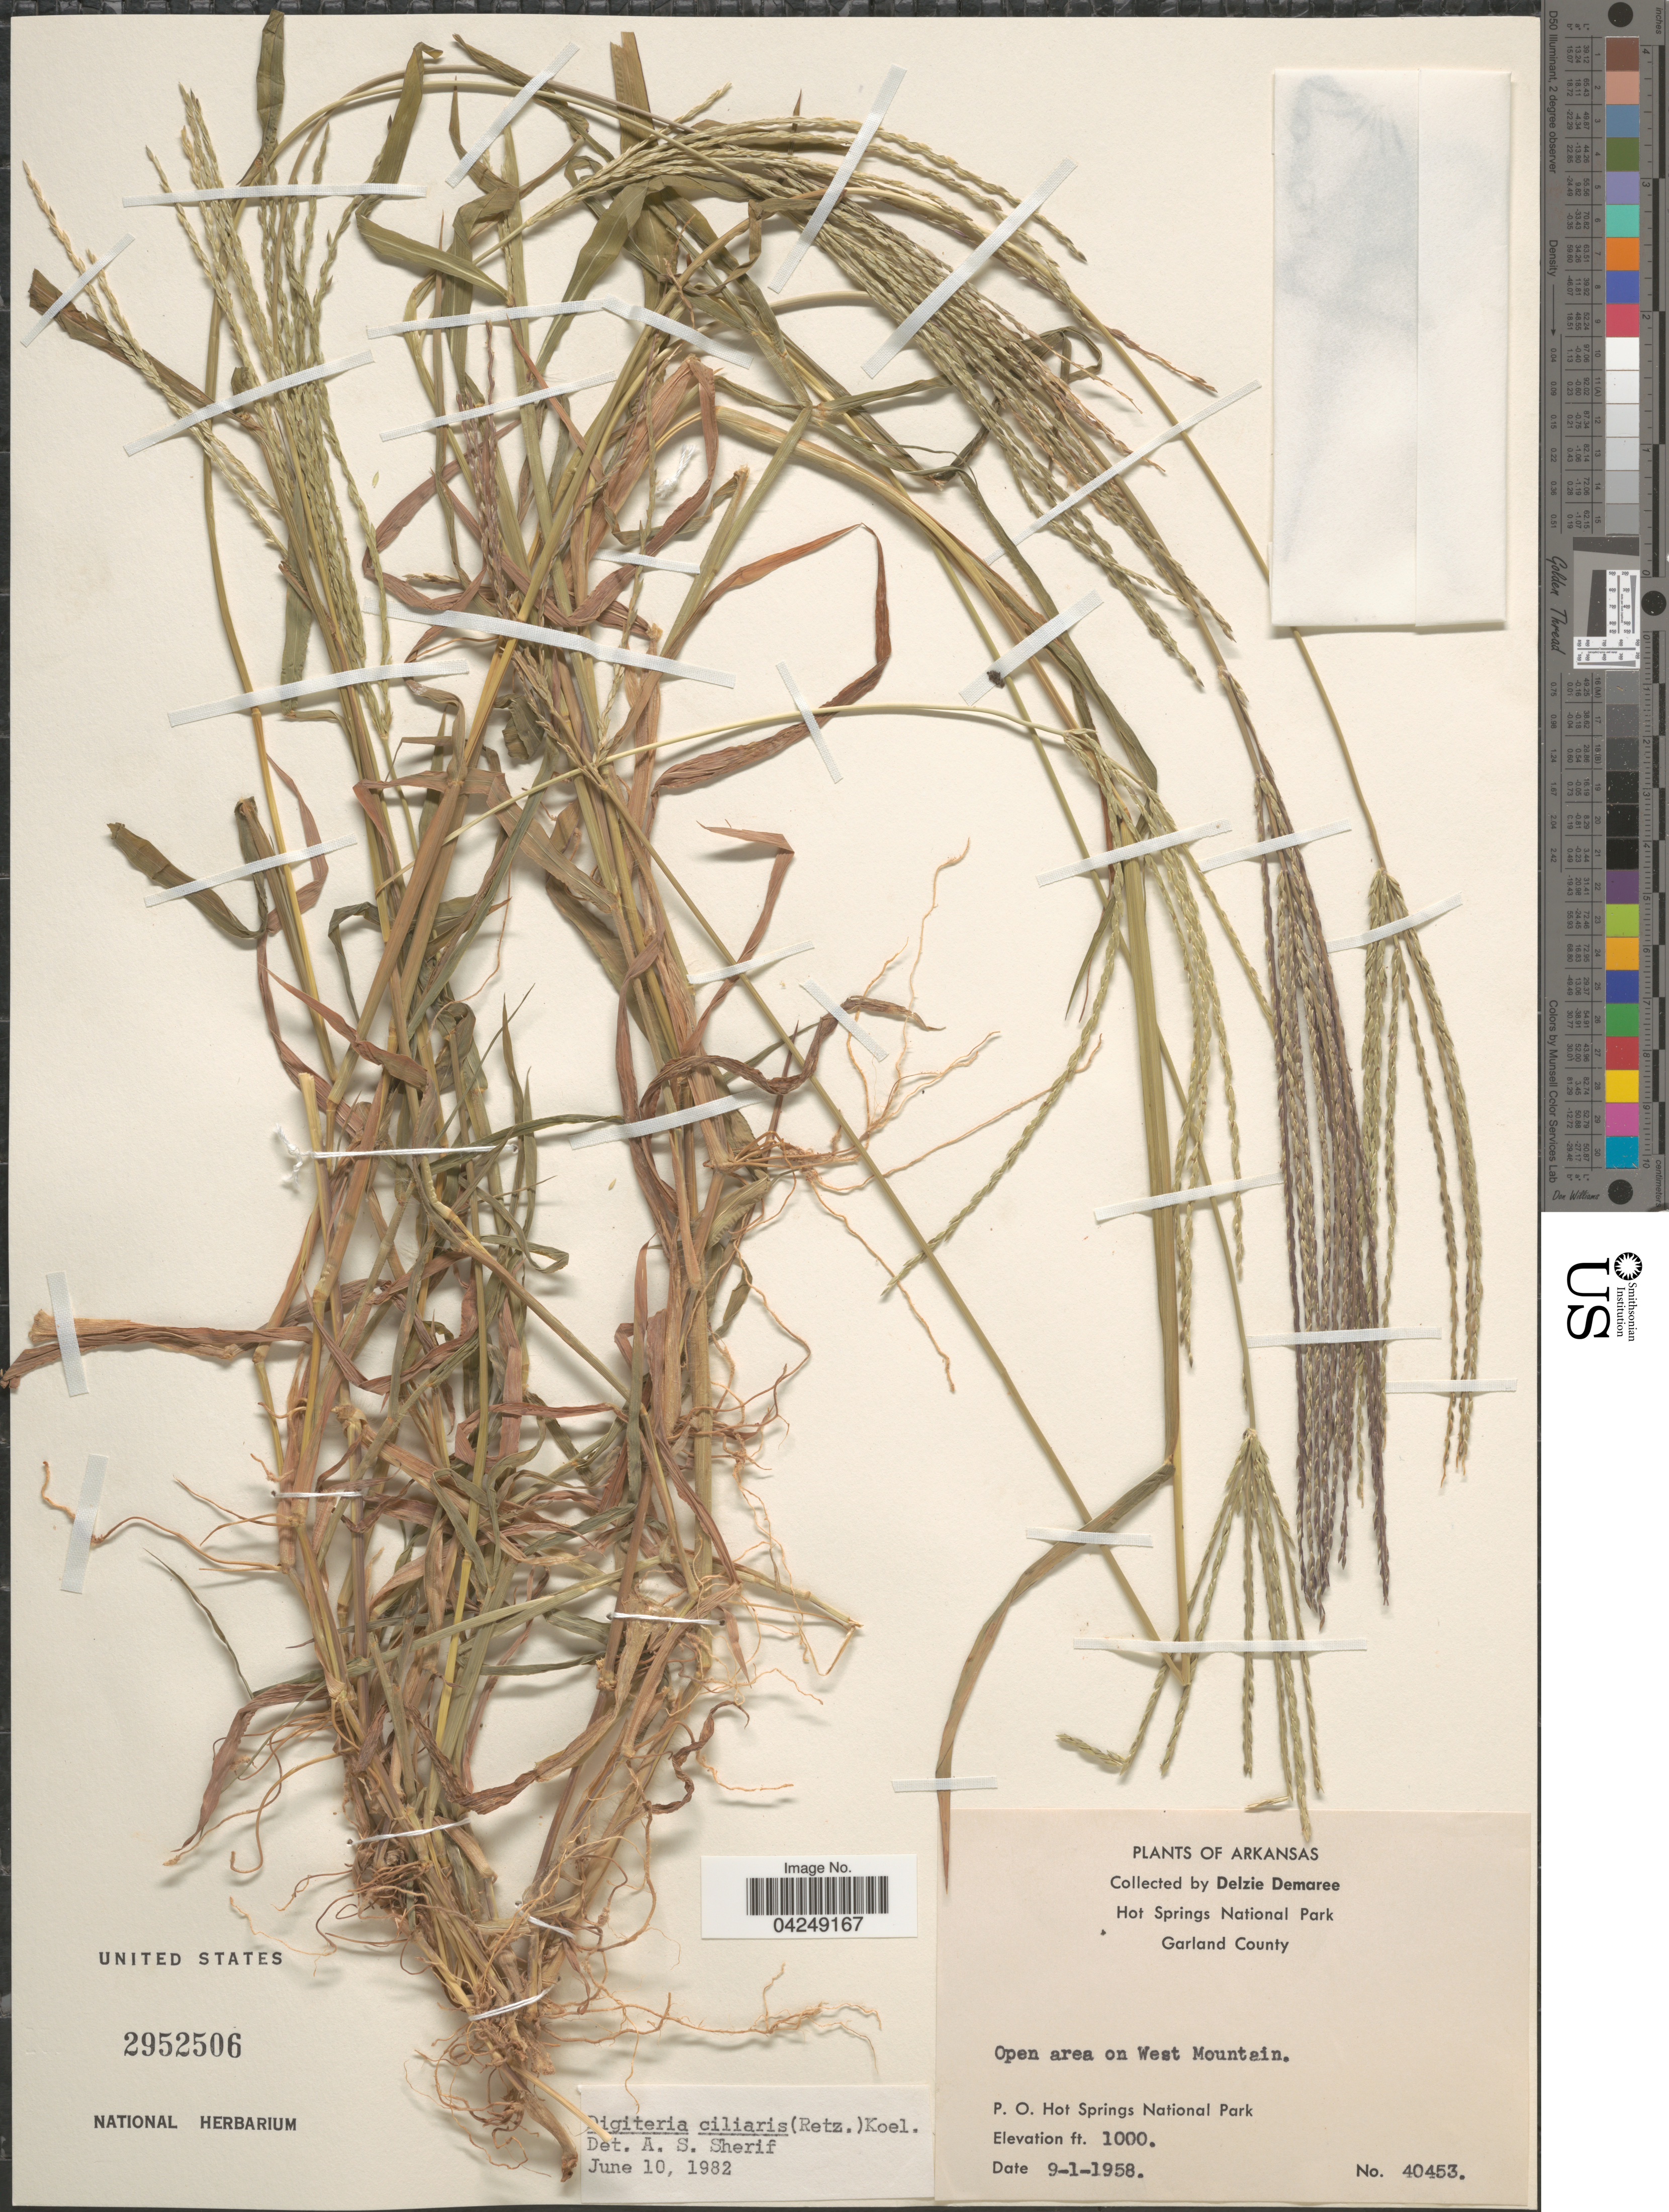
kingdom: Plantae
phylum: Tracheophyta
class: Liliopsida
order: Poales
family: Poaceae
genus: Digitaria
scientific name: Digitaria ciliaris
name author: (Retz.) Koeler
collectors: D. Demaree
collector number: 40453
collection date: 1958-09-01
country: United States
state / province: Arkansas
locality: Hot Springs National Park. Garland County. Open area on West Mountain. P. O. Hot Springs National Park.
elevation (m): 305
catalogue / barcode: US 2952506